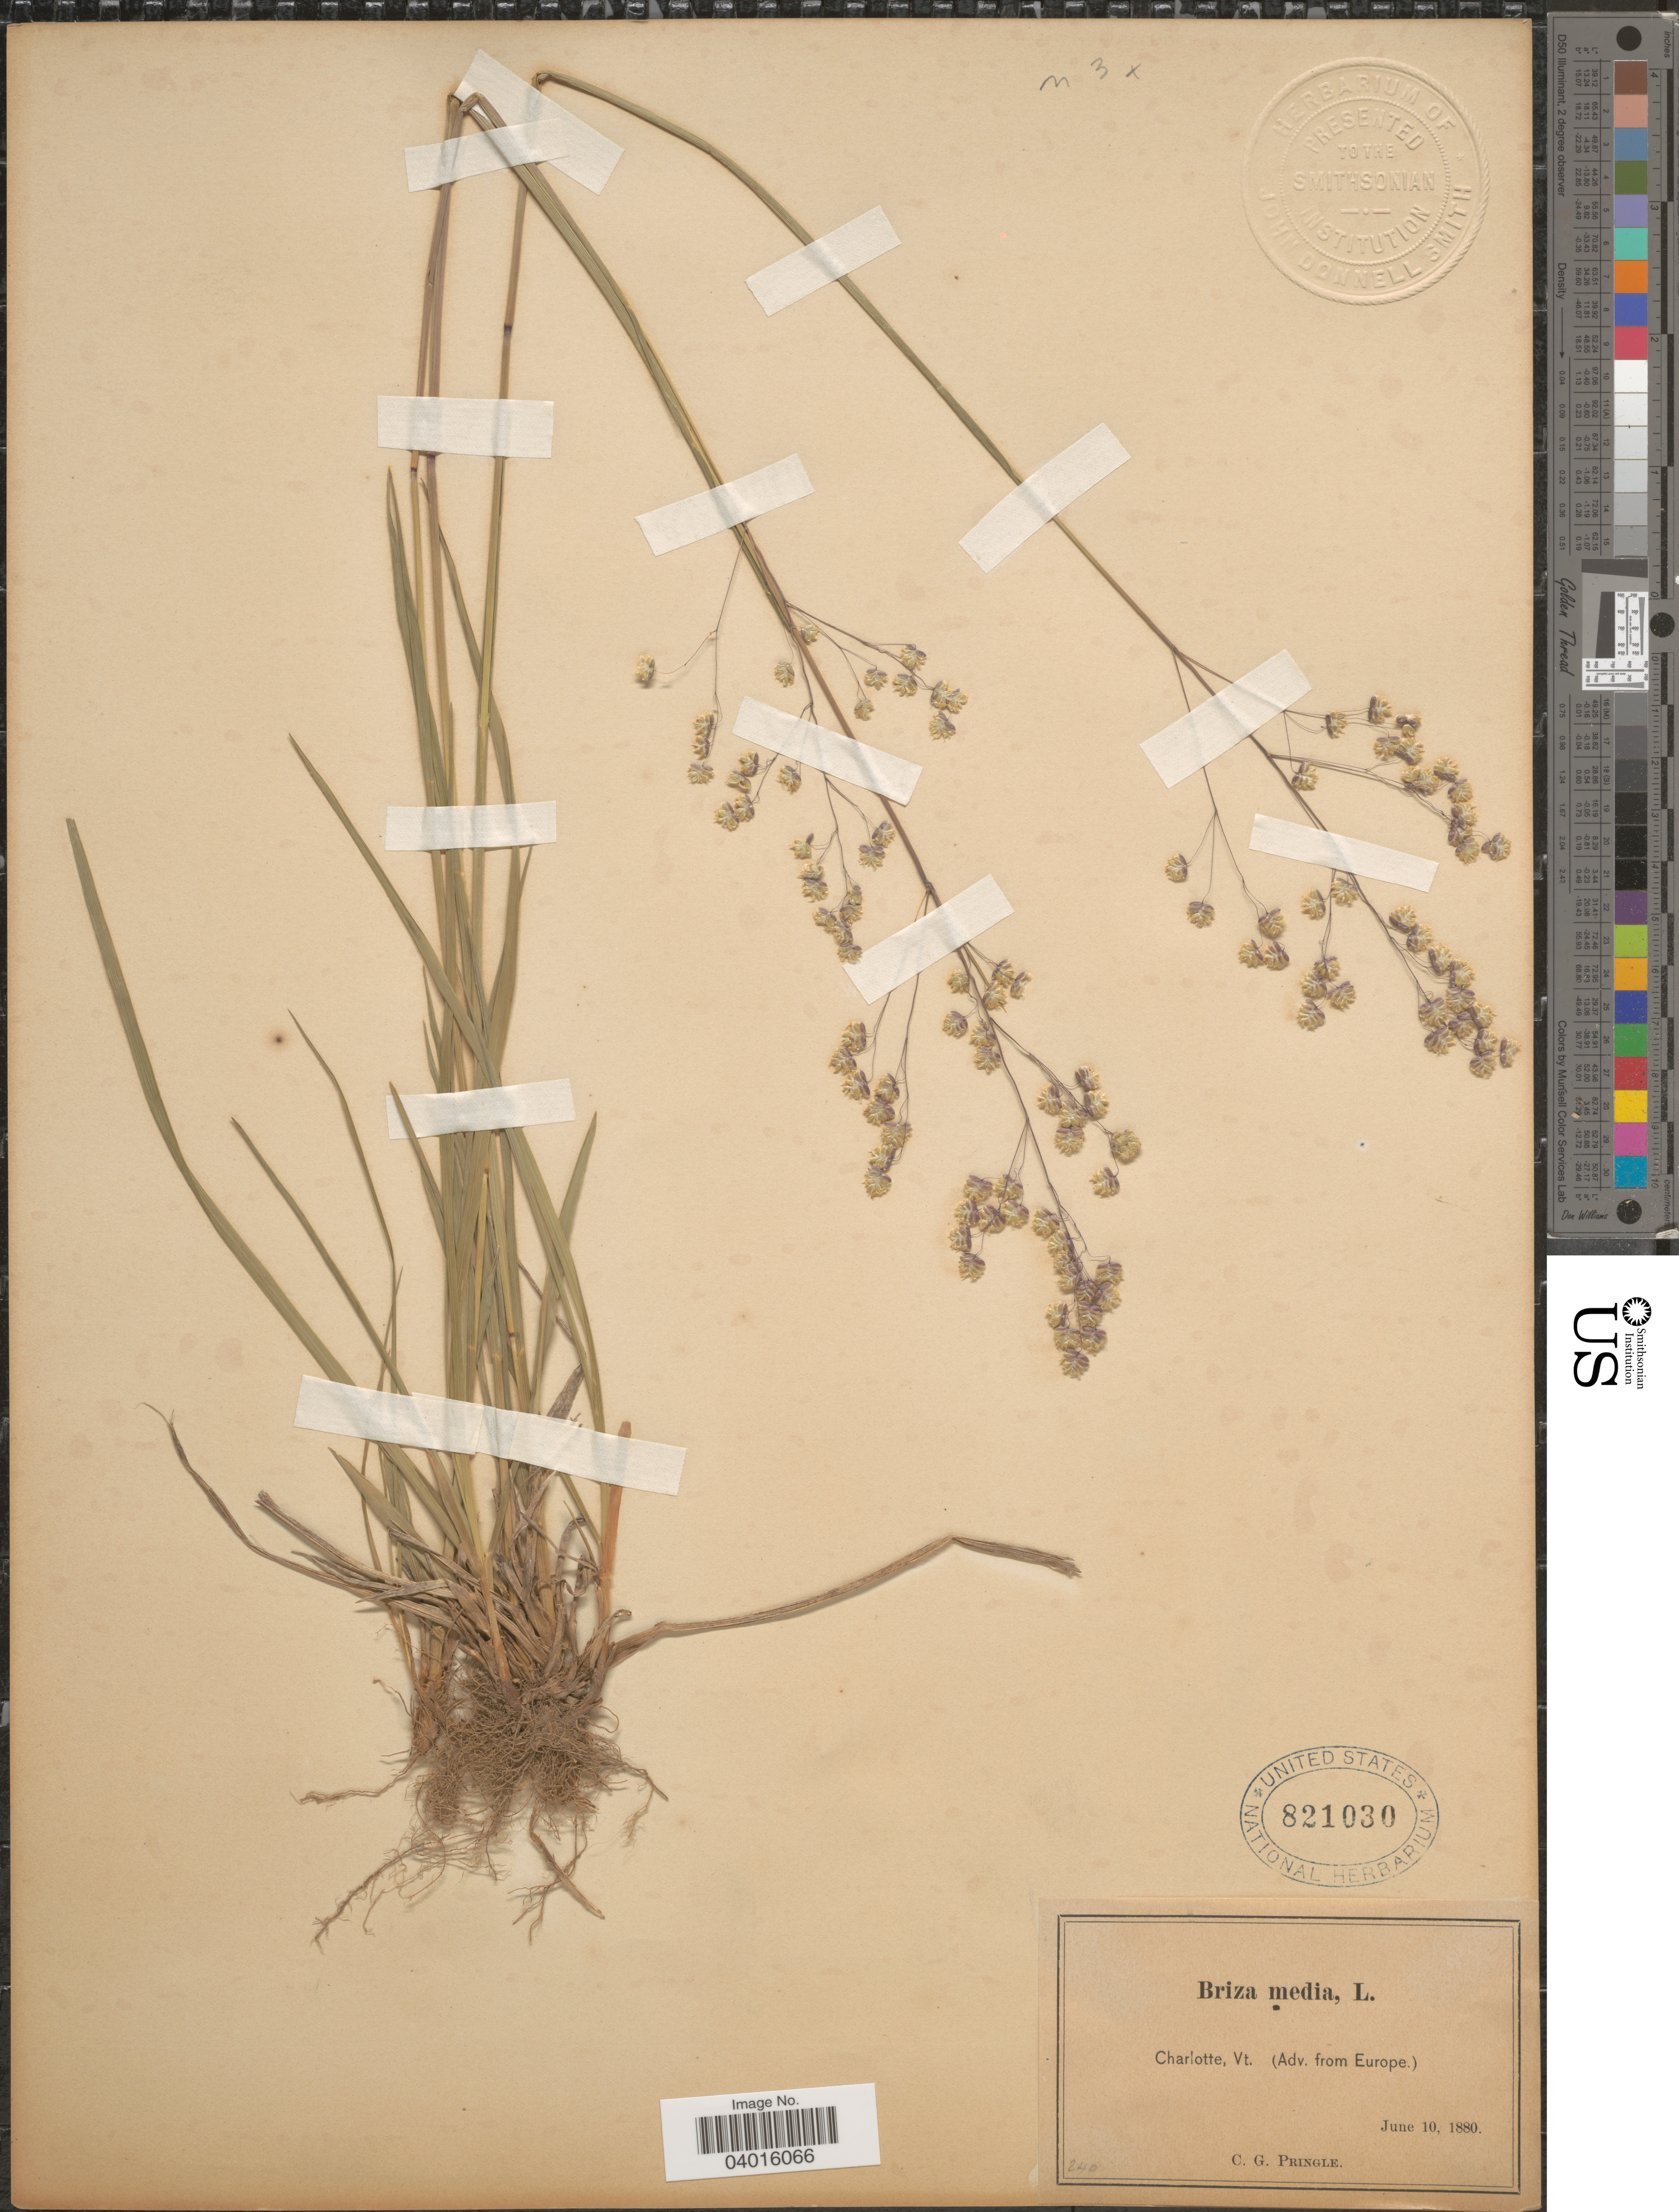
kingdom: Plantae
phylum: Tracheophyta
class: Liliopsida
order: Poales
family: Poaceae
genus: Briza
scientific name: Briza media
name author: L.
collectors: C. G. Pringle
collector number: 240?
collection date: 1880-06-10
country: United States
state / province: Vermont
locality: Charlotte, (Adv. from Europe.).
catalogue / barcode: US 821030